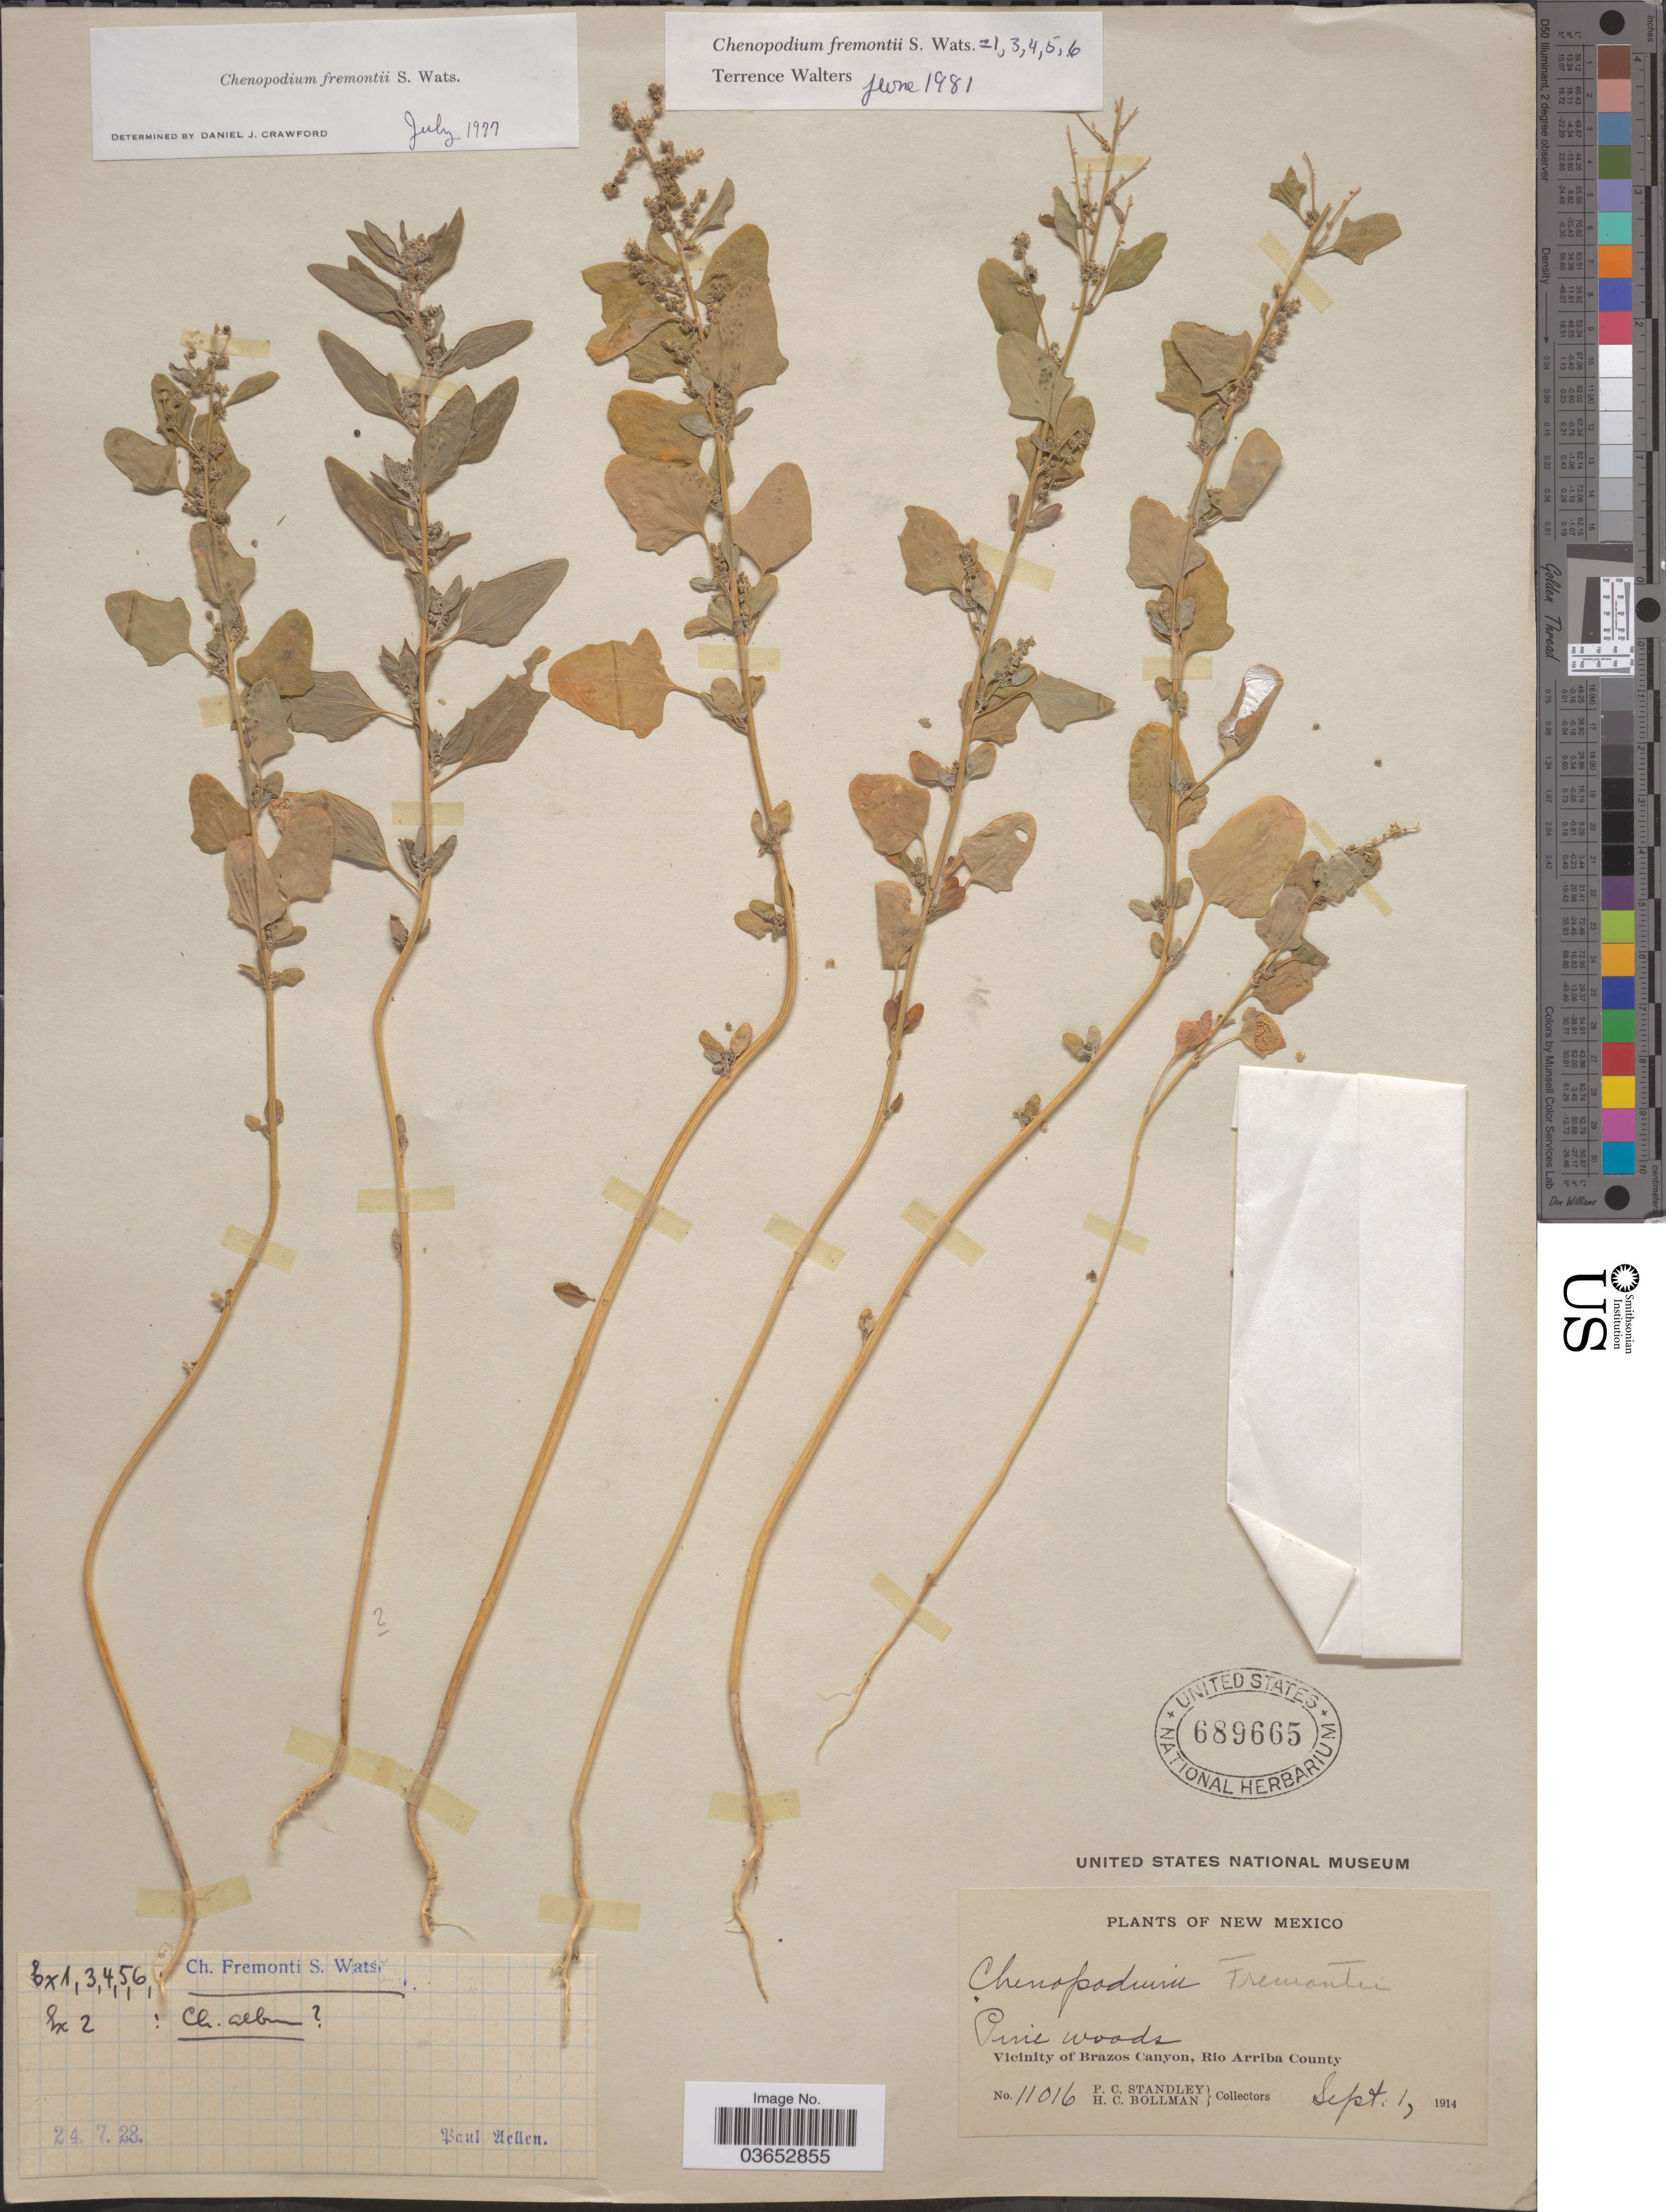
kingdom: Plantae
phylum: Tracheophyta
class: Magnoliopsida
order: Caryophyllales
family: Amaranthaceae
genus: Chenopodium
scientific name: Chenopodium fremontii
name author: S. Watson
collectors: P. C. Standley & H. C. Bollman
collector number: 11016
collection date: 1914-09-01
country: United States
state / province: New Mexico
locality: Vicinity of Brazos Canyon, Rio Arriba County.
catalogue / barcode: US 689665